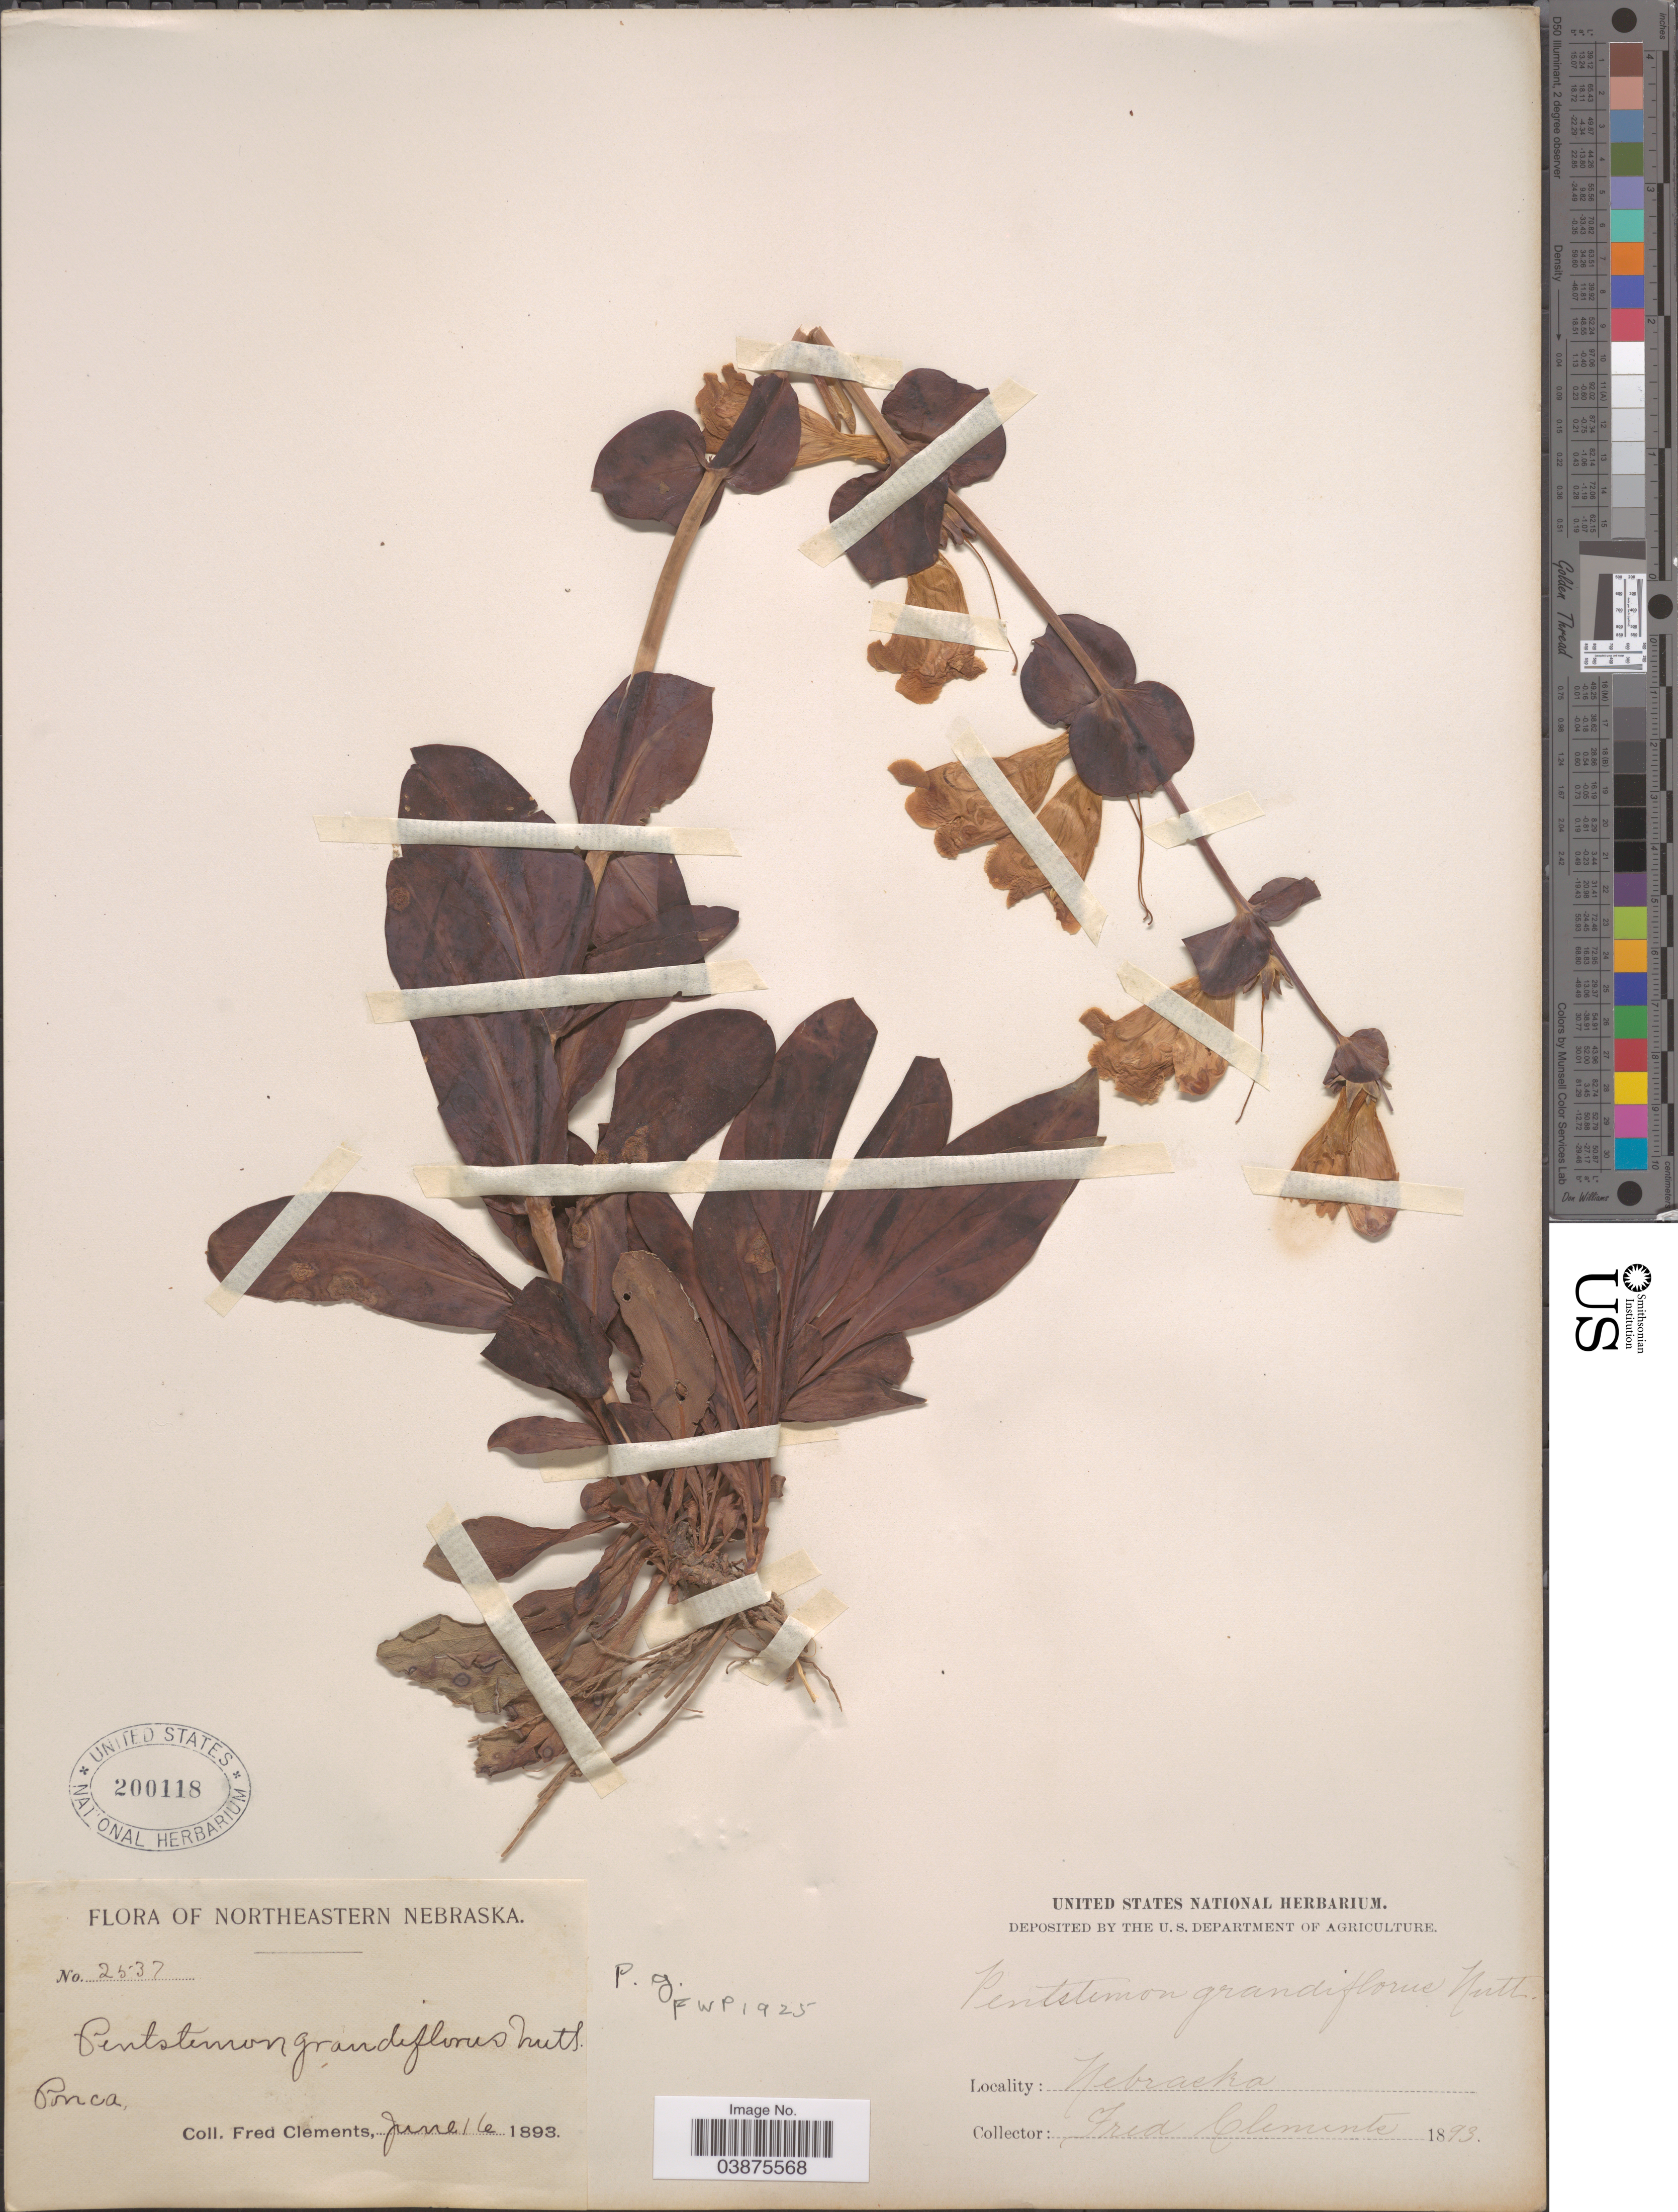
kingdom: Plantae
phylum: Tracheophyta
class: Magnoliopsida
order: Lamiales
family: Plantaginaceae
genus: Penstemon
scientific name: Penstemon grandiflorus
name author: Nutt.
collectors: F. Clements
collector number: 2537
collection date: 1893-06-16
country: United States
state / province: Nebraska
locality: Northeastern Nebraska. Ponca.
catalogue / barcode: US 200118